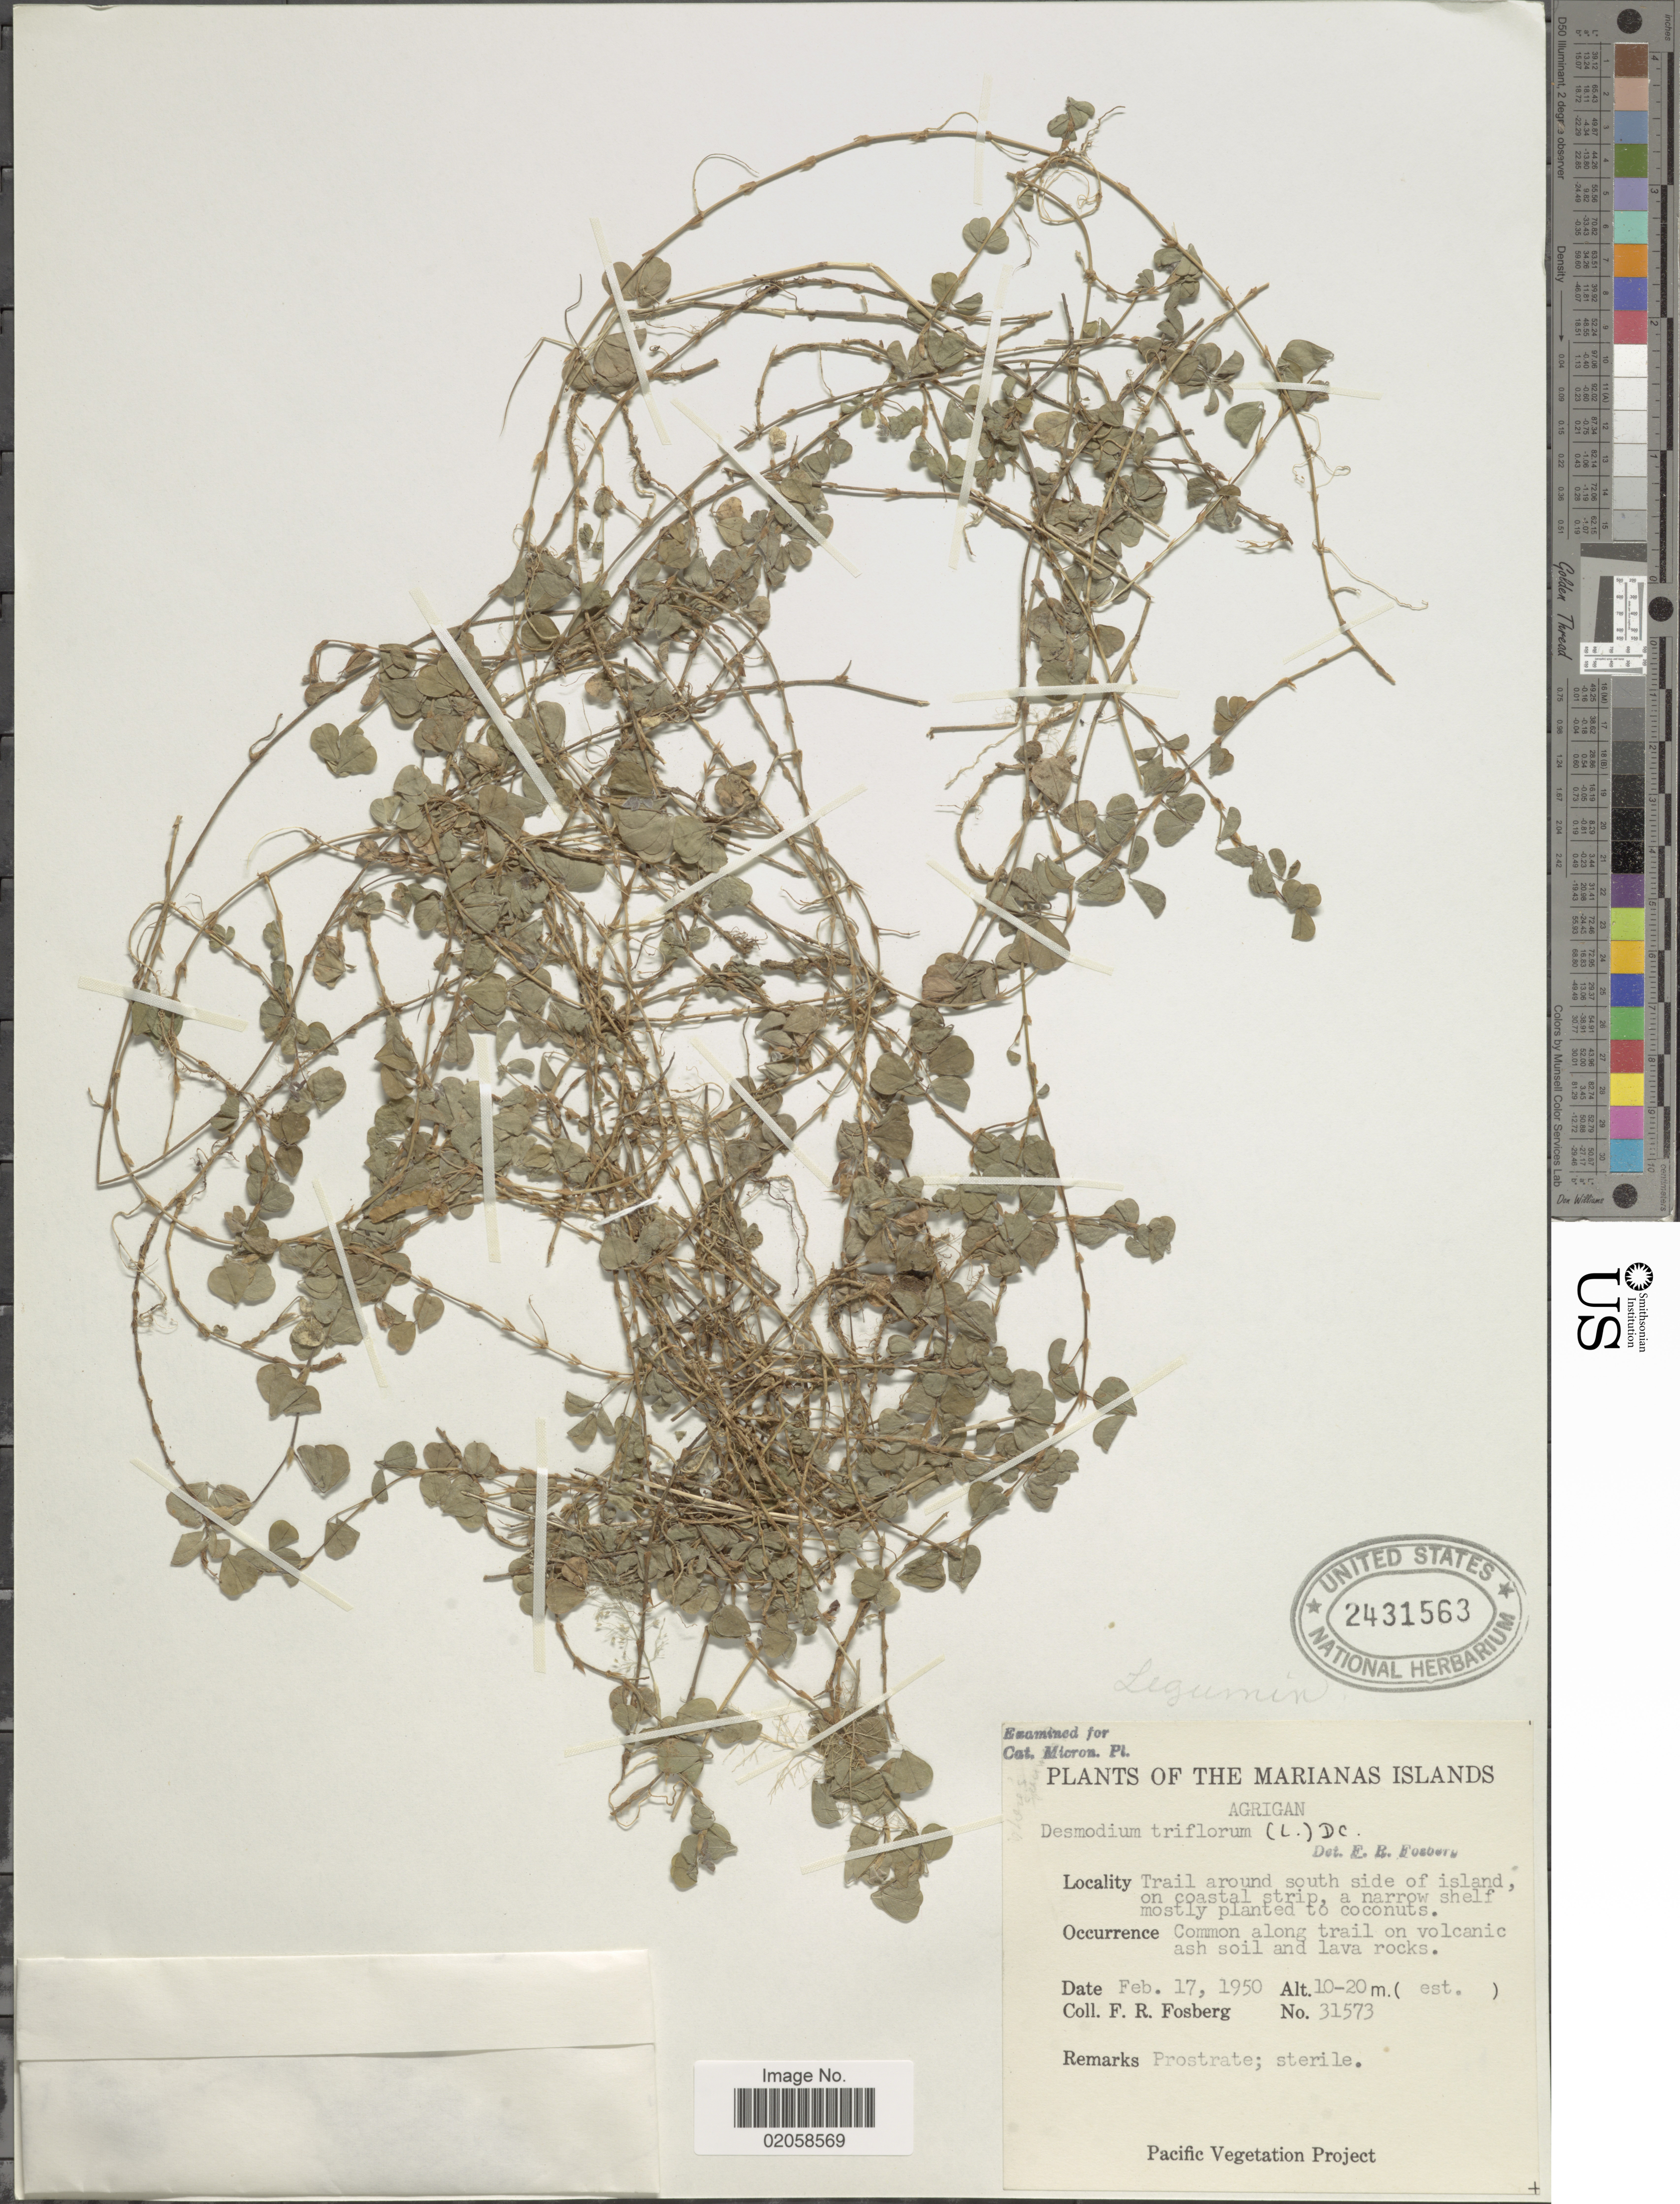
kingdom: Plantae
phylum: Tracheophyta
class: Magnoliopsida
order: Fabales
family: Fabaceae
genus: Grona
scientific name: Grona triflora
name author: (L.) H. Ohashi & K. Ohashi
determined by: Strong, Mark T., (BOT), Smithsonian Institution - National Museum of Natural History (UNITED STATES)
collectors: F. R. Fosberg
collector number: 31573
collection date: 1950-02-17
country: Northern Mariana Islands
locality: The Marianas Islands, Agrigan, Trail around south side of island on coastal strip, common along trail on volcanic ash soil and lava rocks.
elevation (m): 10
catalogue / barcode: US 2431563